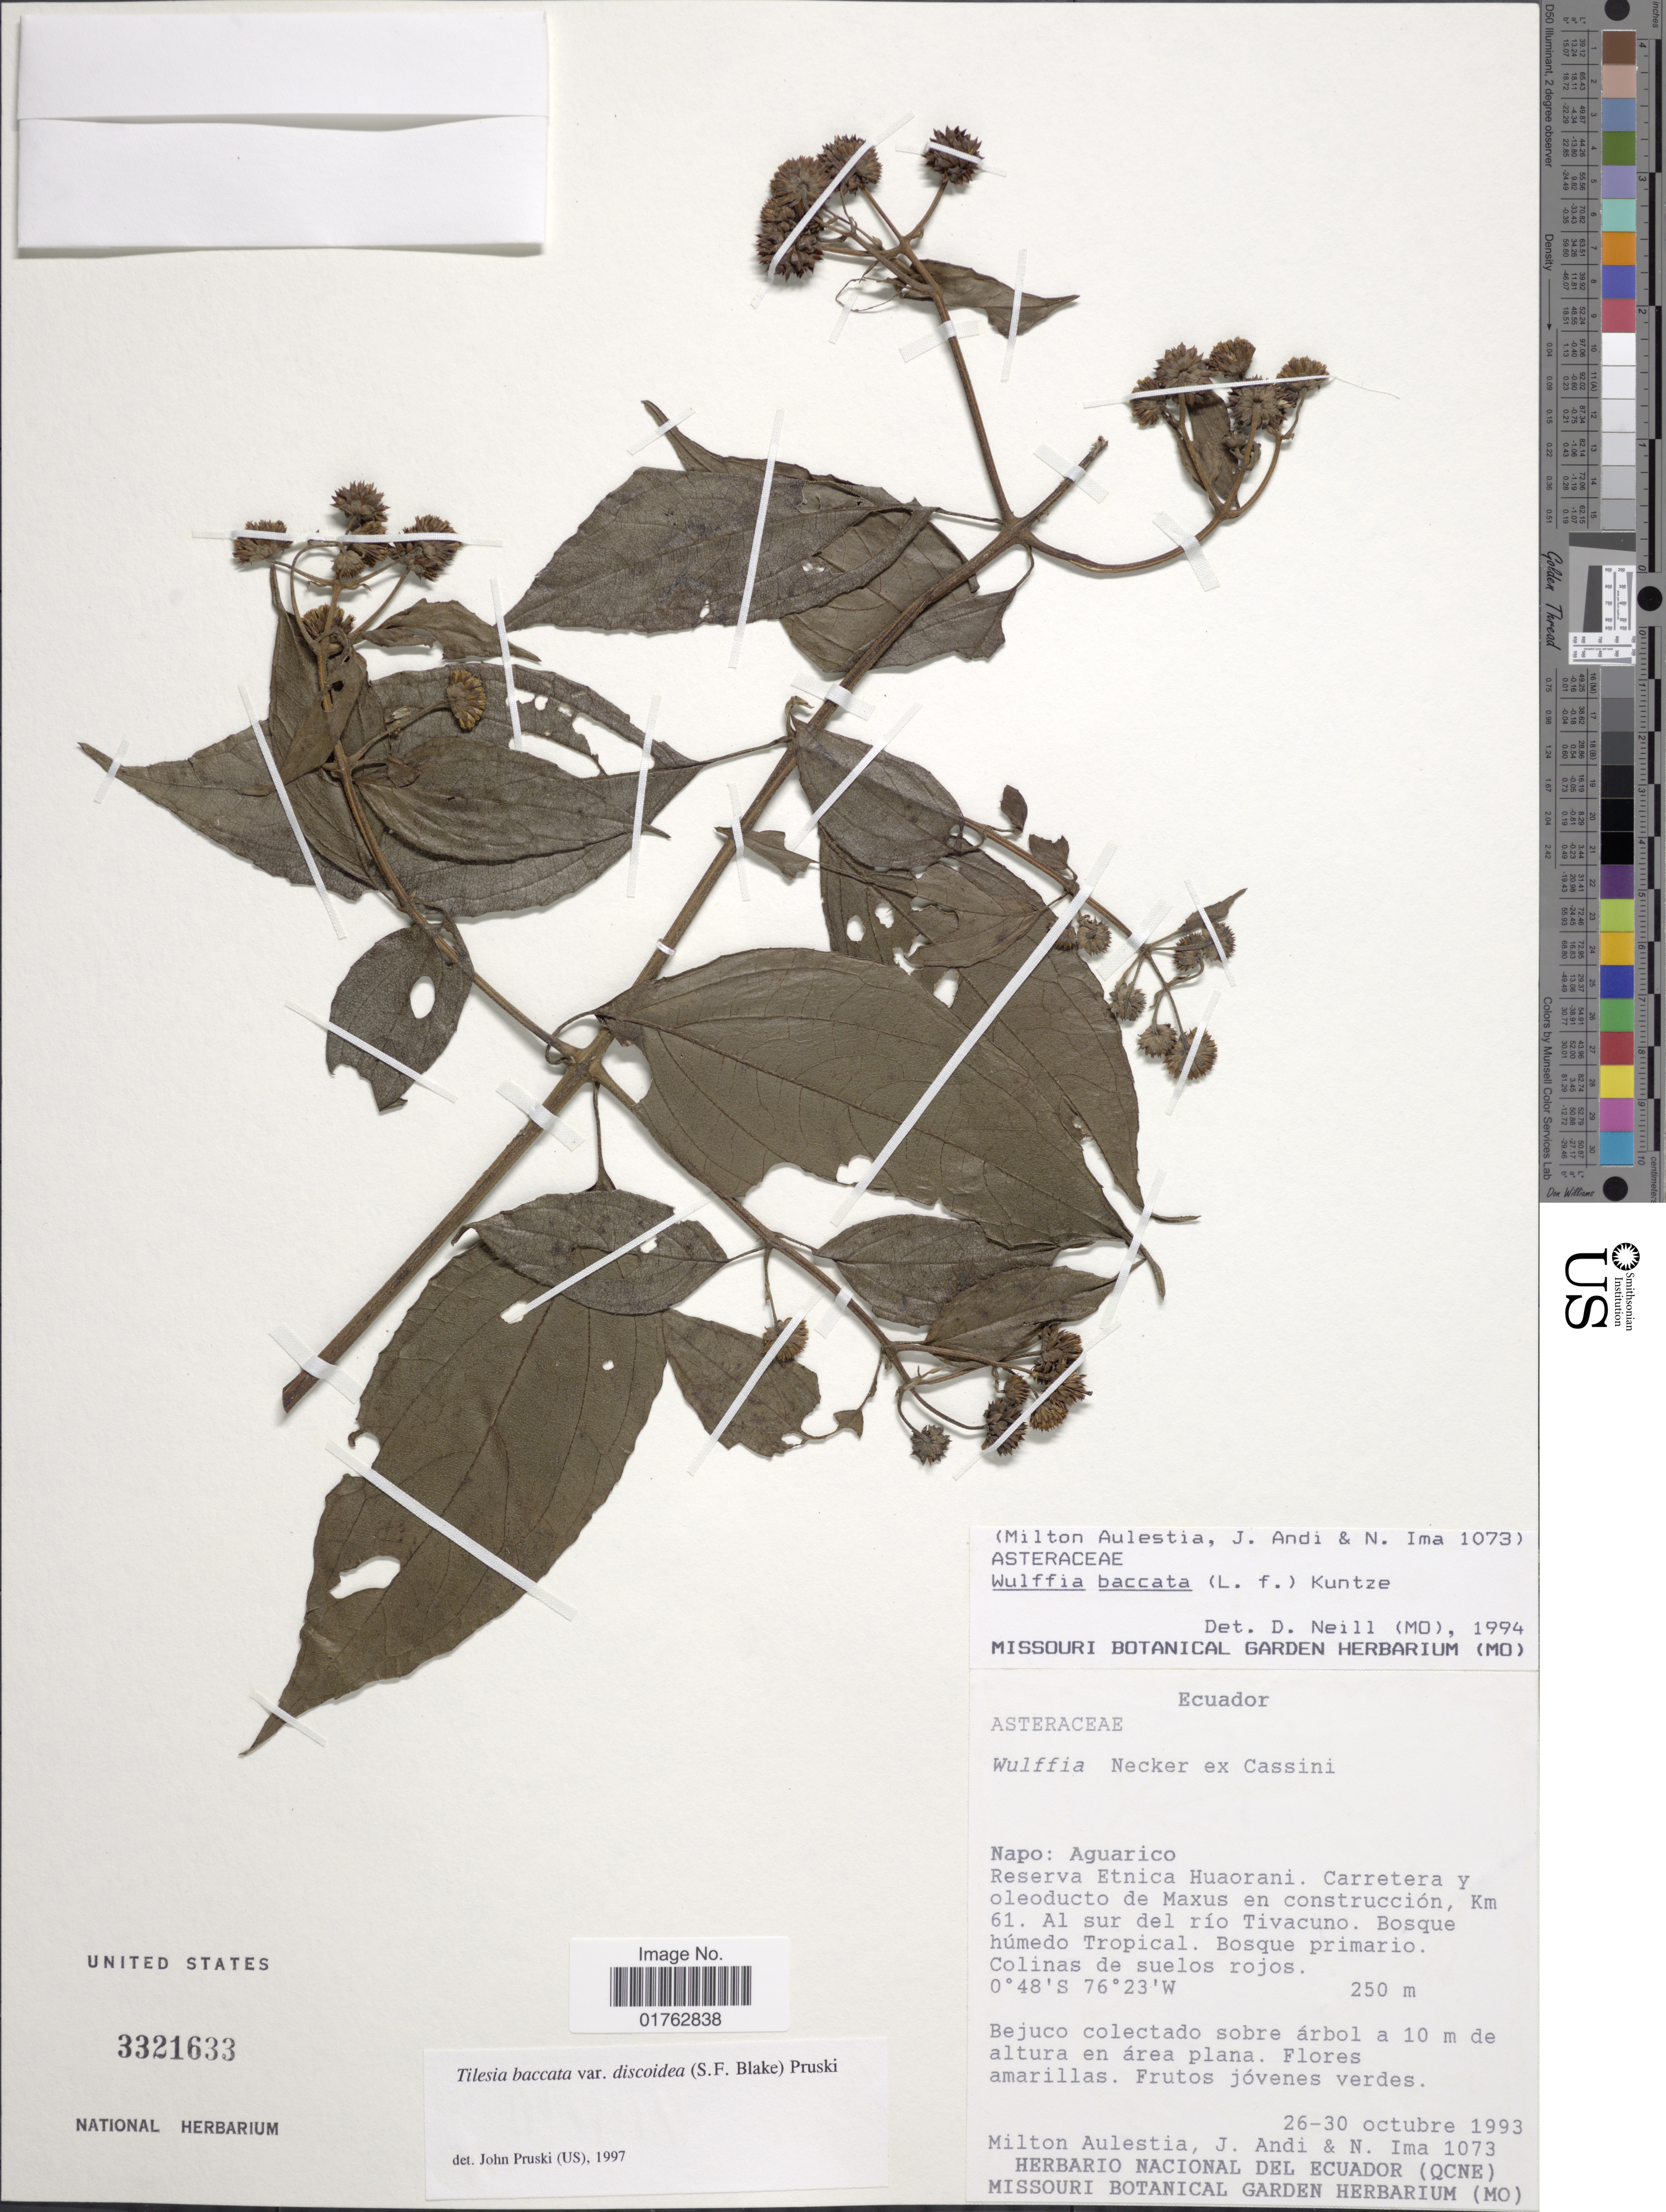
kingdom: Plantae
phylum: Tracheophyta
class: Magnoliopsida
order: Asterales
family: Asteraceae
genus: Wulffia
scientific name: Wulffia baccata var. discoidea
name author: S.F. Blake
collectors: M. Aulestia, J. Andi & N. Ima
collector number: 1073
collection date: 1993-10-26/1993-10-30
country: Ecuador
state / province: Napo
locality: Aguarico, Reserva Etnica Huaorani, Carretera y oleoducto de Maxus en construccion, Km 61. Al sur del rio Tivacuno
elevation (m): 250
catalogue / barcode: US 3321633